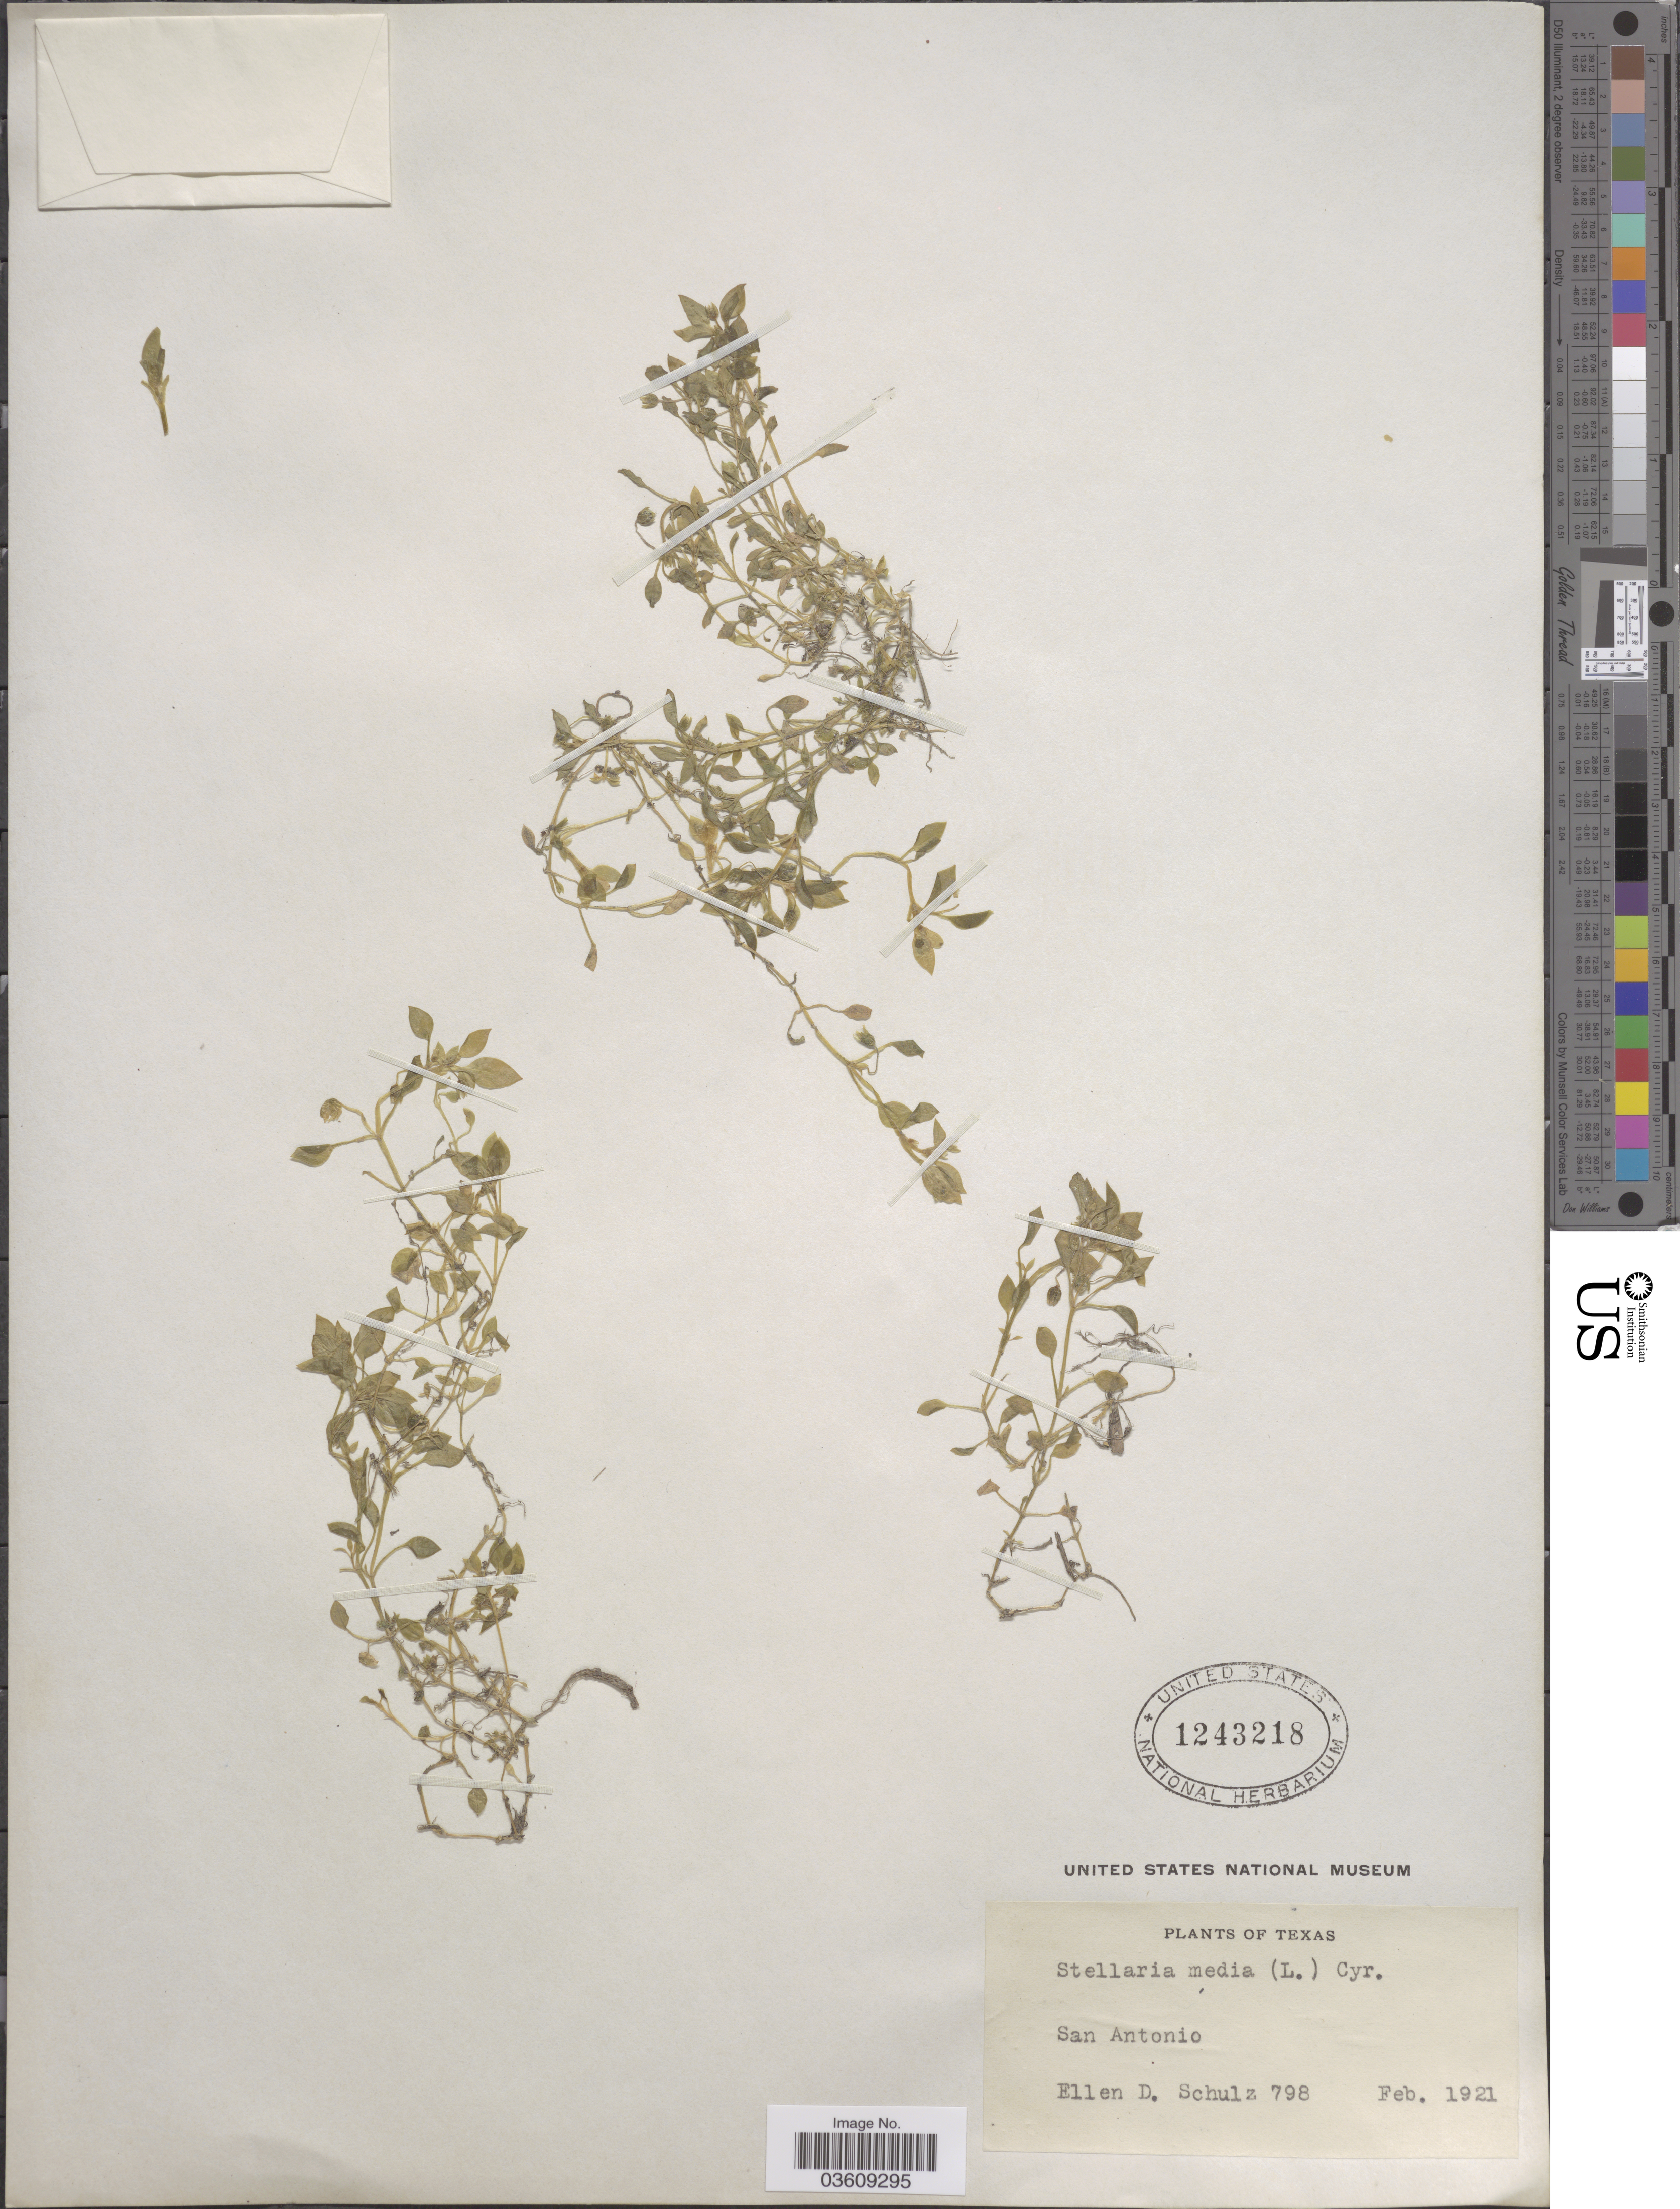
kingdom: Plantae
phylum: Tracheophyta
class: Magnoliopsida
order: Caryophyllales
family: Caryophyllaceae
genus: Stellaria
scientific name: Stellaria media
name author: (L.) Vill.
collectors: E. D. Schulz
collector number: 798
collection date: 1921-02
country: United States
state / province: Texas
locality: San Antonio.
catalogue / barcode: US 1243218